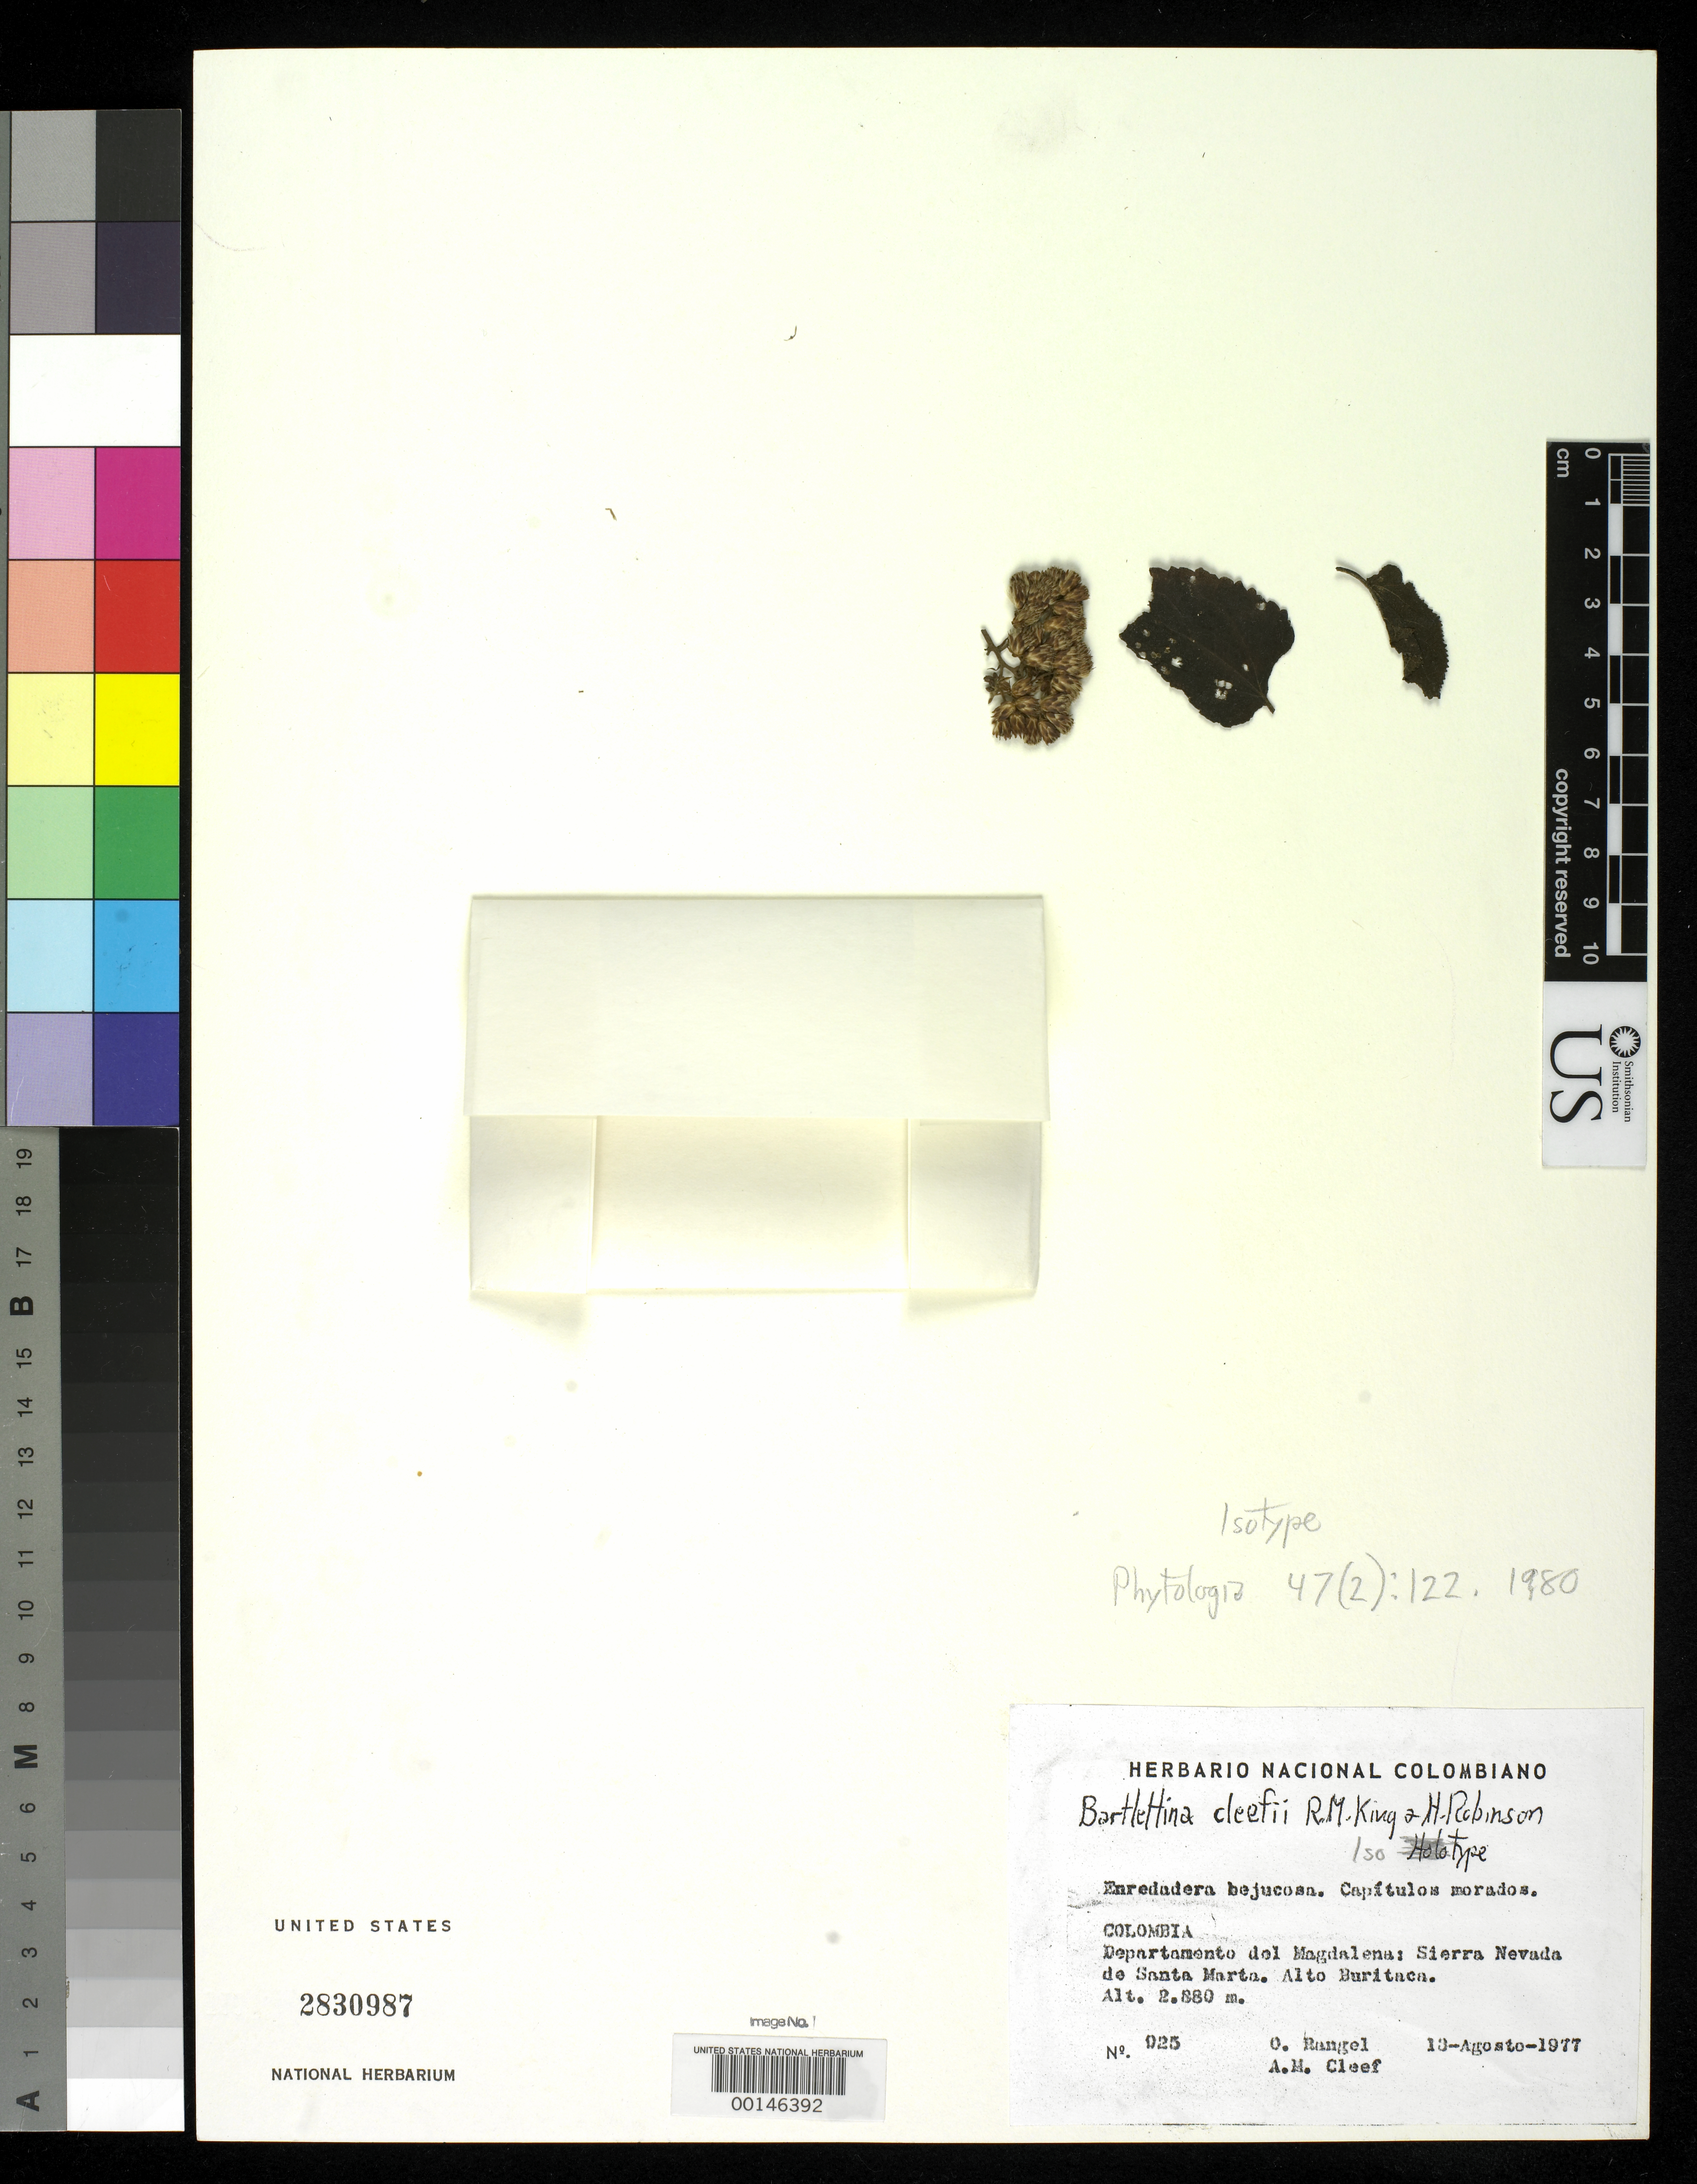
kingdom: Plantae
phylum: Tracheophyta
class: Magnoliopsida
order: Asterales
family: Asteraceae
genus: Bartlettina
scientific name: Bartlettina cleefii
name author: R.M. King & H. Rob.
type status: Isotype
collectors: J. O. Rangel Ch. & A. M. Cleef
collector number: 025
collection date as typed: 13 Aug 1977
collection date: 1977-08-13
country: Colombia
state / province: Magdalena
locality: Sierra Nevada de Santa Marta.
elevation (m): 2880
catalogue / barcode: US 2830987